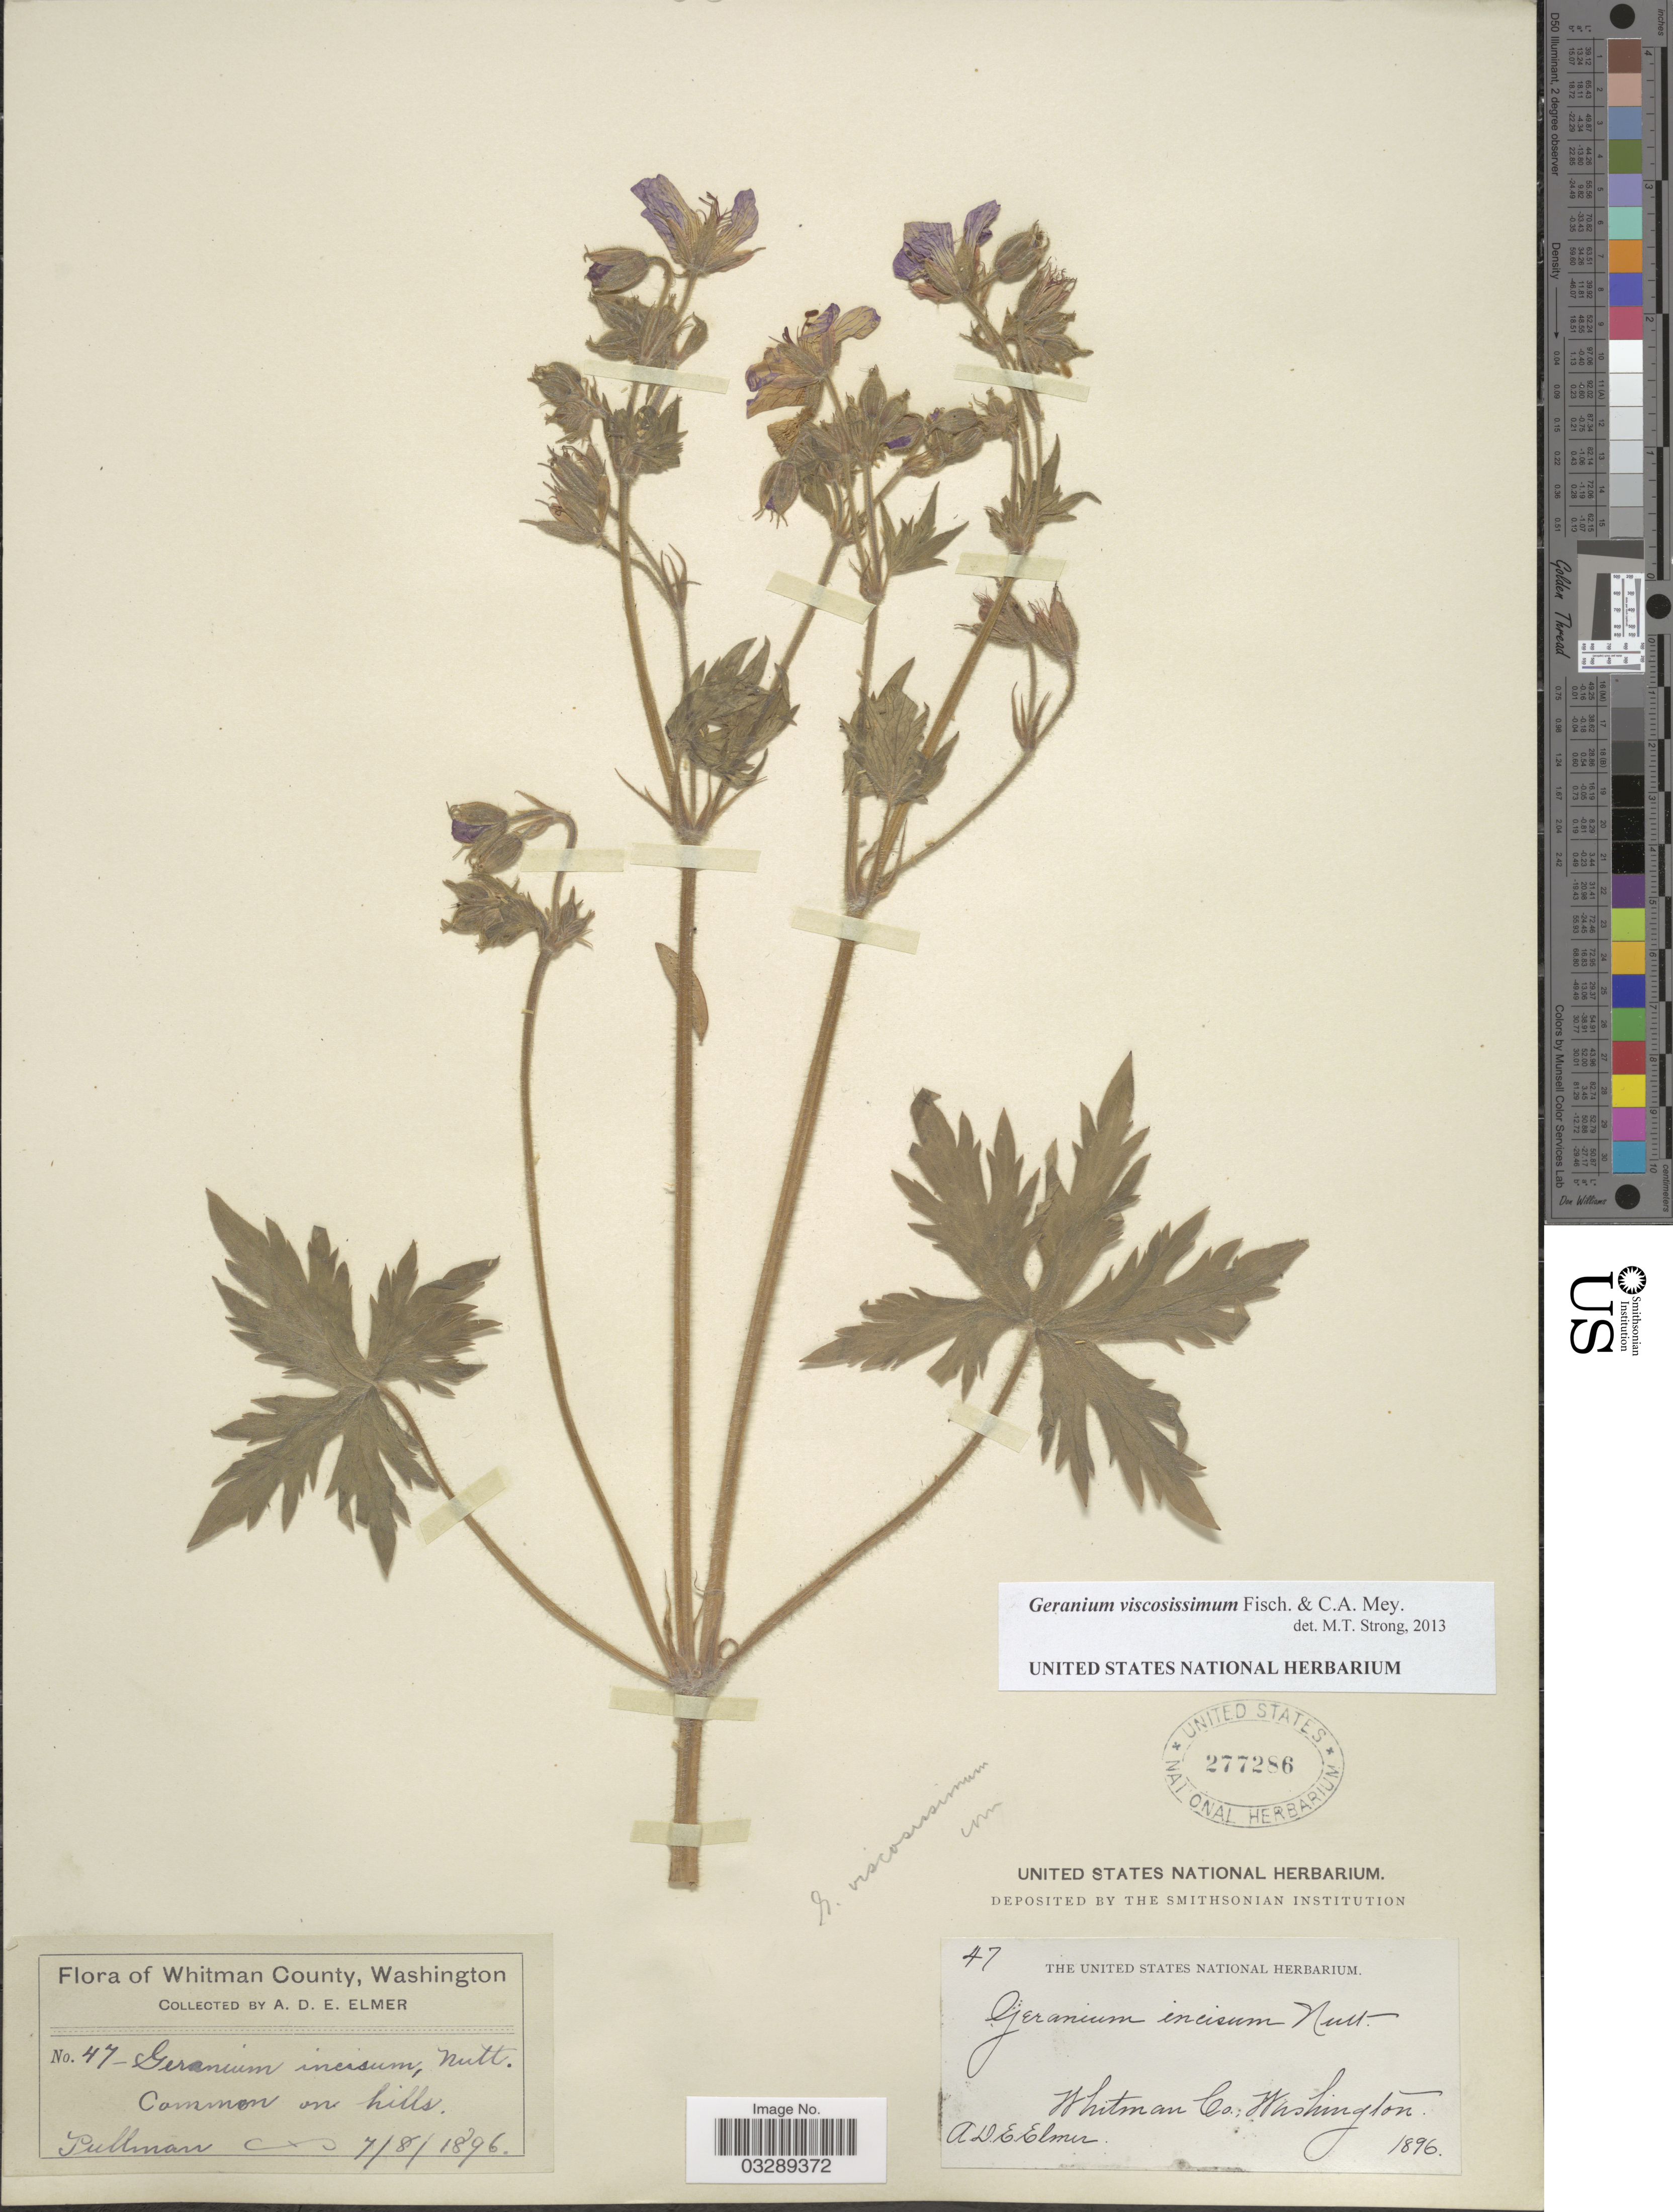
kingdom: Plantae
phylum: Tracheophyta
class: Magnoliopsida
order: Geraniales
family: Geraniaceae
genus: Geranium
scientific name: Geranium viscosissimum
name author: Fisch. & C.A. Mey.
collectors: A. D. E. Elmer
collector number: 47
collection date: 1896-07-08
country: United States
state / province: Washington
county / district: Whitman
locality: Whitman County, Pullman.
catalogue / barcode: US 277286